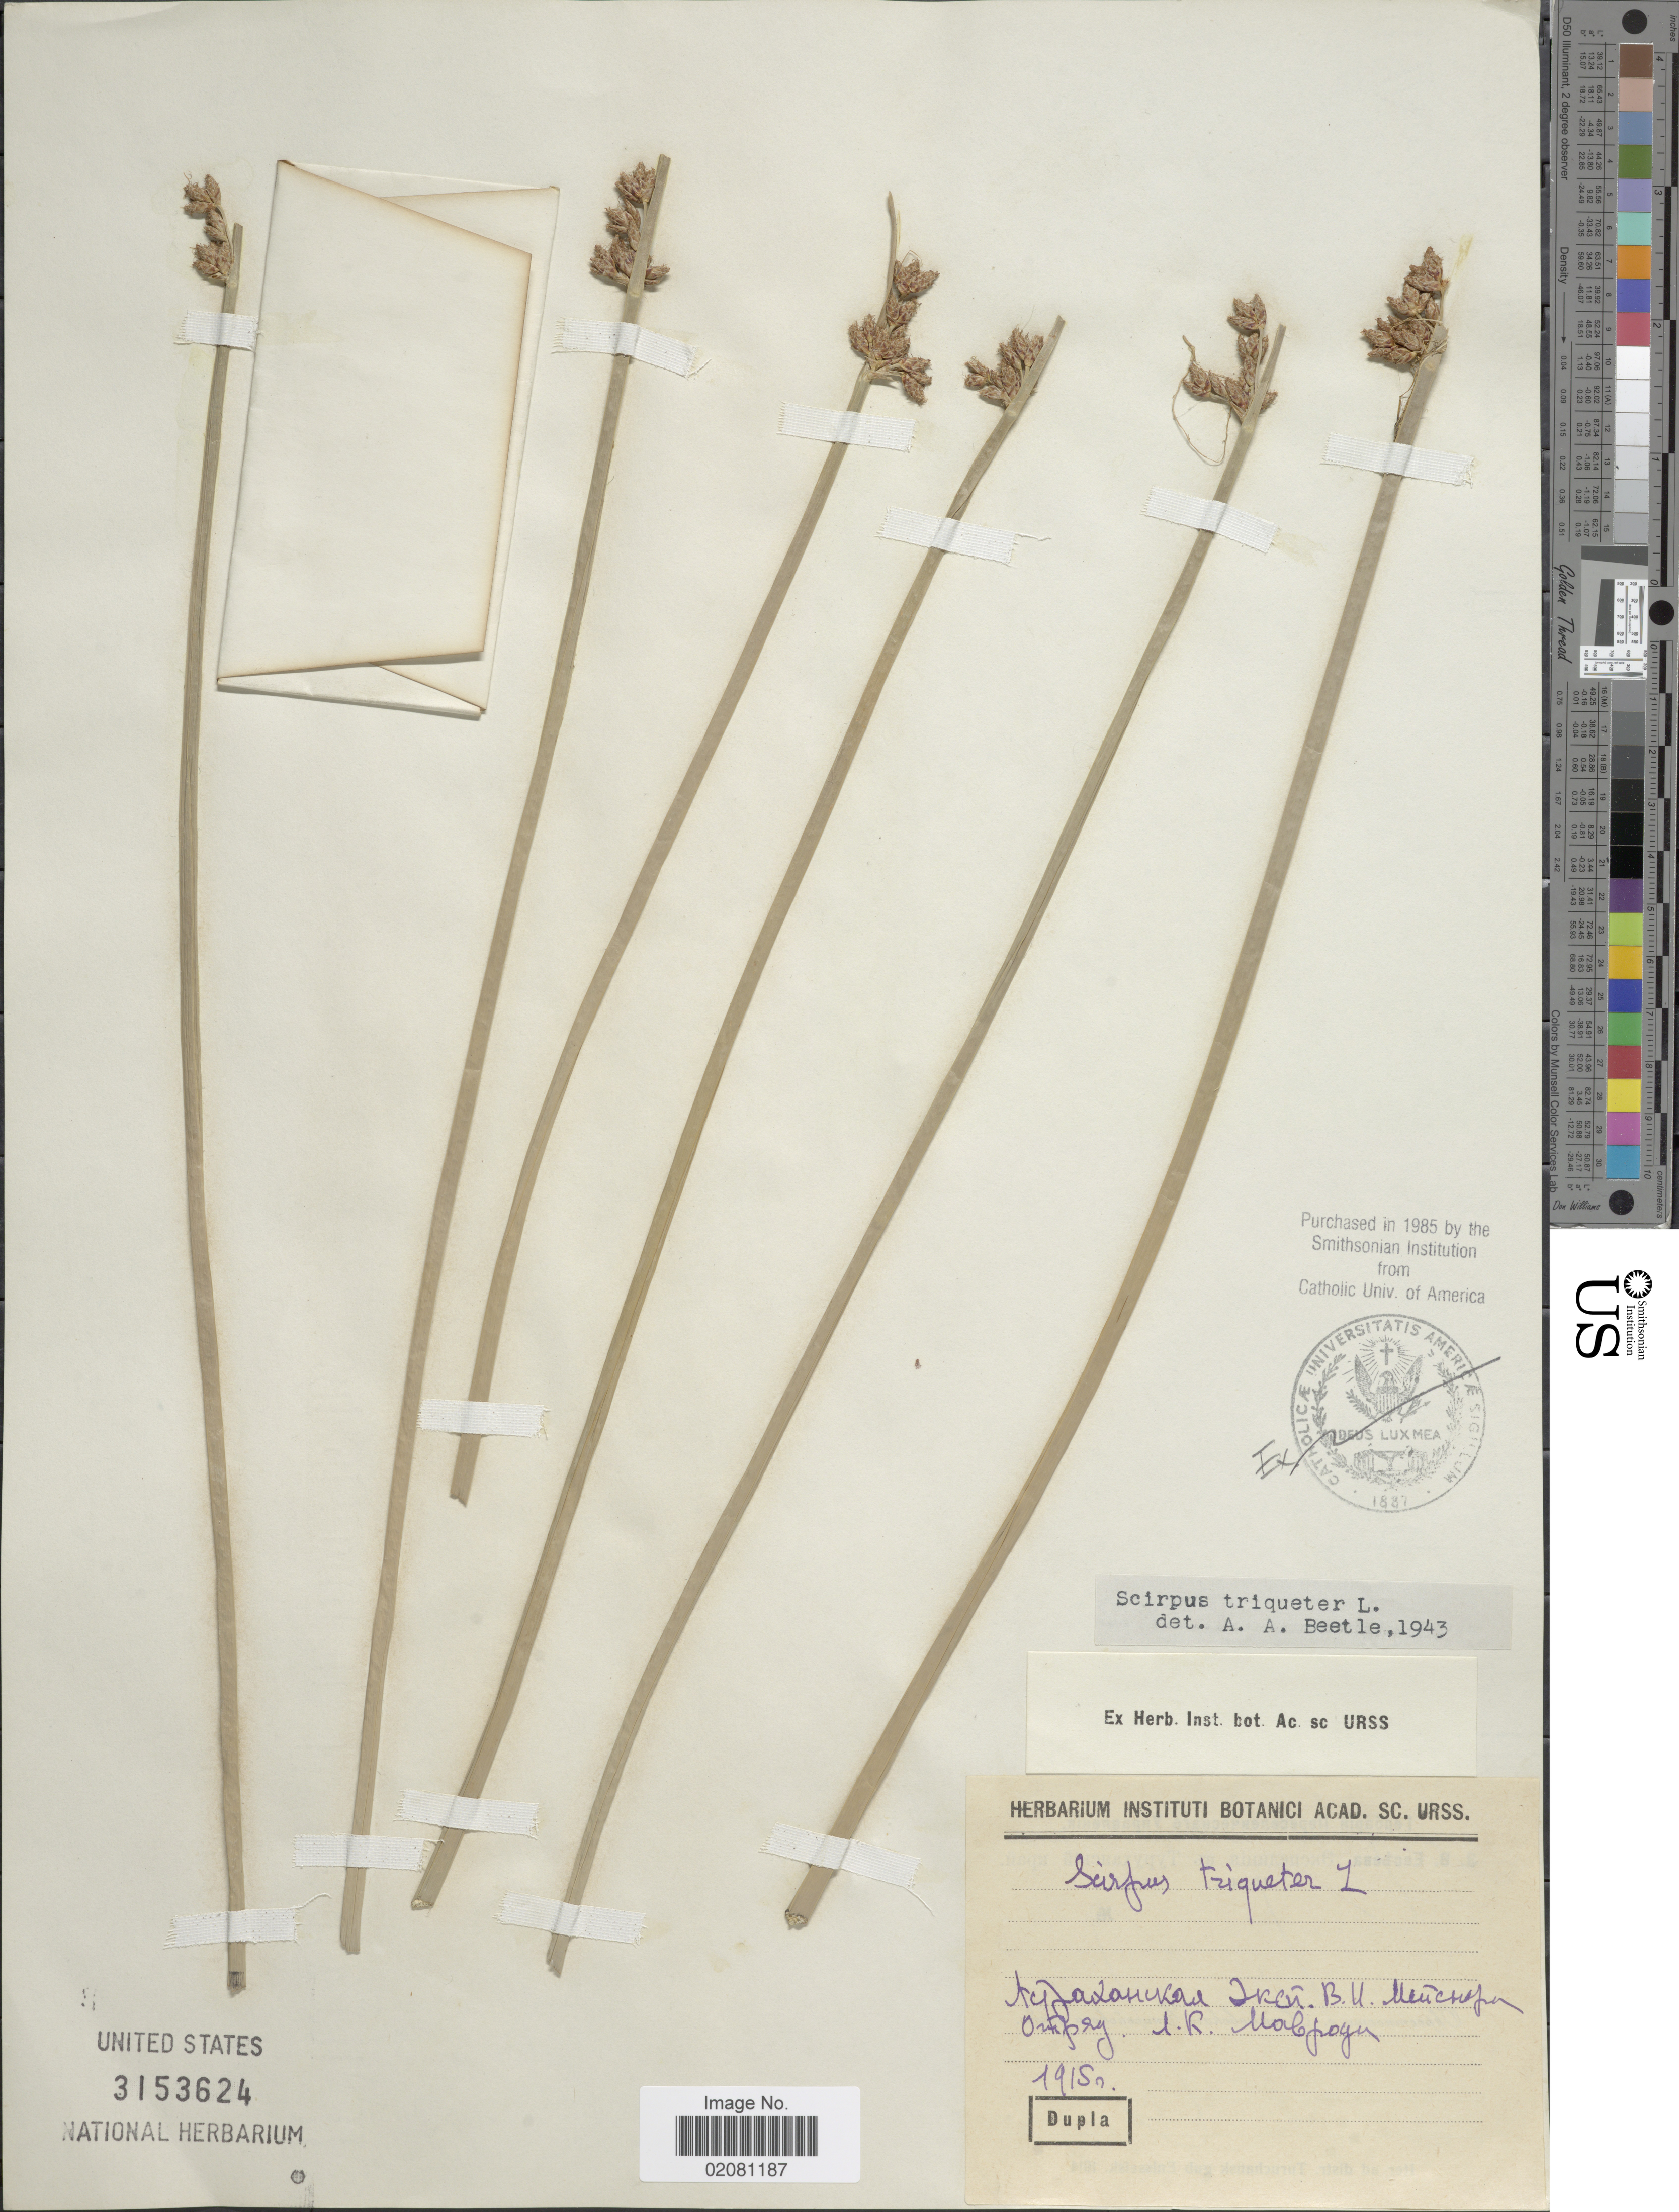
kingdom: Plantae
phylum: Tracheophyta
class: Liliopsida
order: Poales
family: Cyperaceae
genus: Schoenoplectus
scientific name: Schoenoplectus triqueter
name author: (L.) Palla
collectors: L. Mavrody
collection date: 1915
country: Russian Federation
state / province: Astrakhan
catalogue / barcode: US 3153624